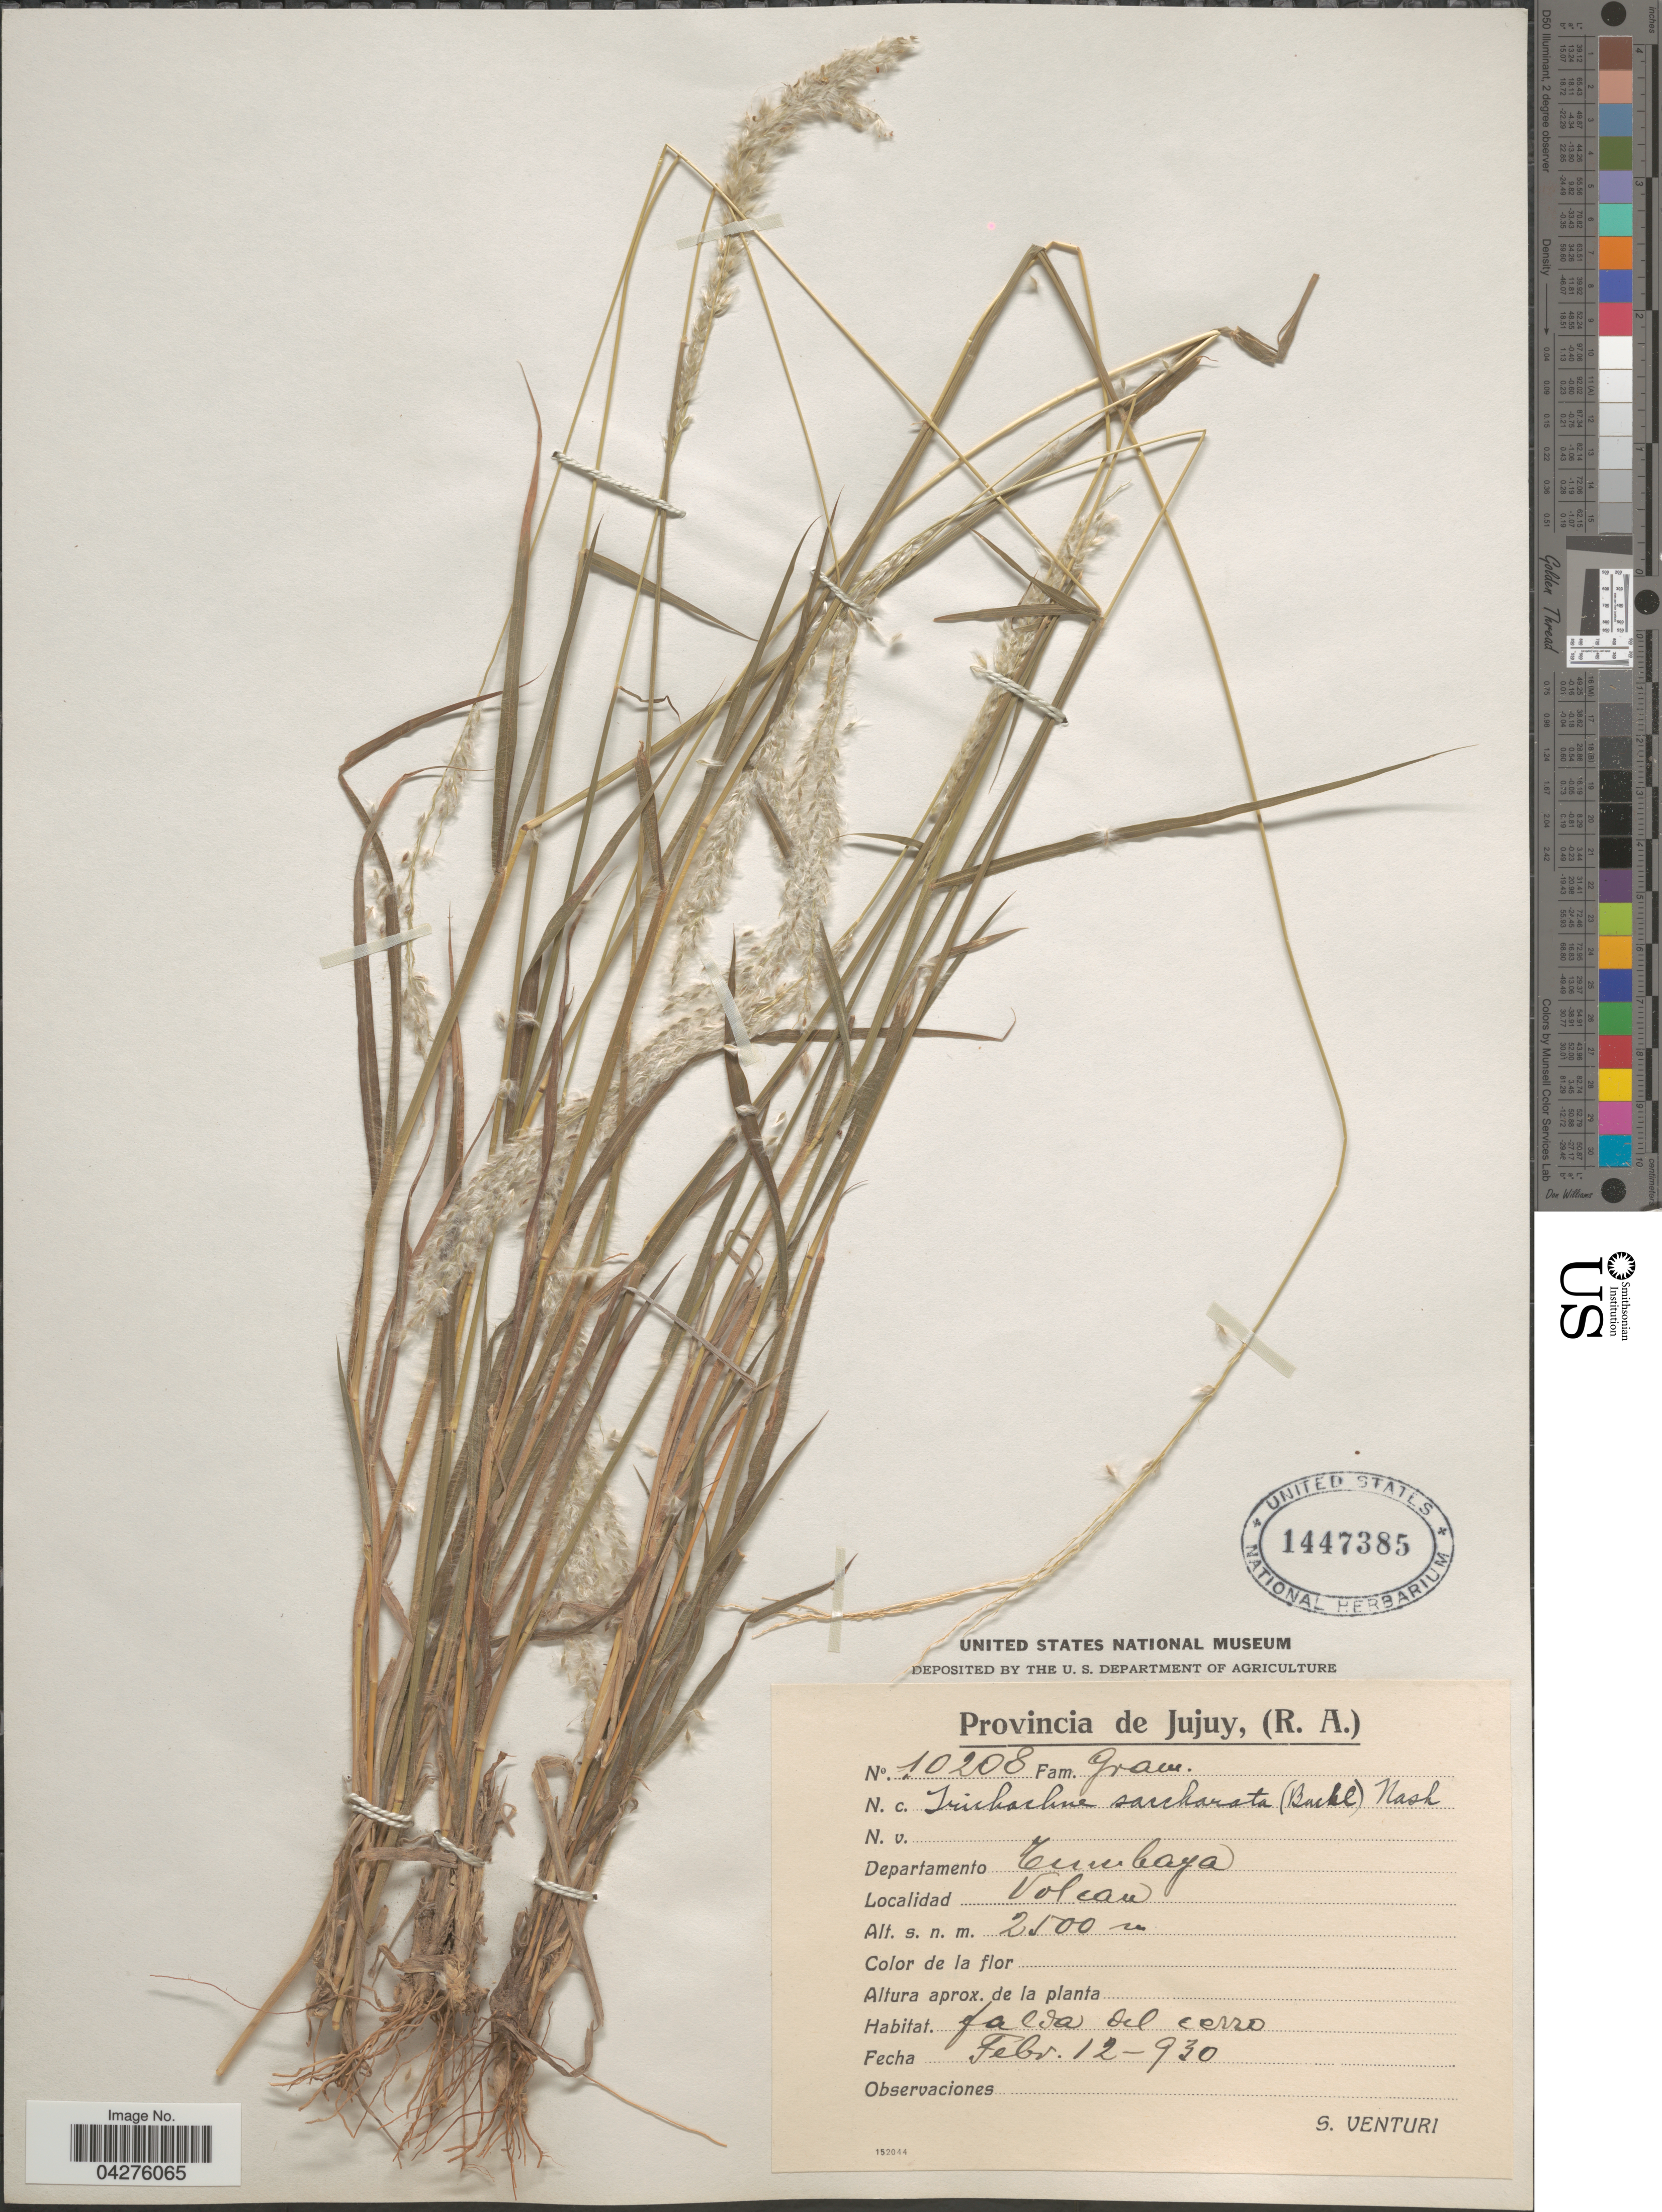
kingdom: Plantae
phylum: Tracheophyta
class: Liliopsida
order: Poales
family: Poaceae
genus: Digitaria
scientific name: Digitaria californica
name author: (Benth.) Henr.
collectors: S. Venturi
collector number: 10208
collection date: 1930-02-12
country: Argentina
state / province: Jujuy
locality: Departamento Tumbaya. Volcan.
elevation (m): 2500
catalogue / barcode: US 1447385